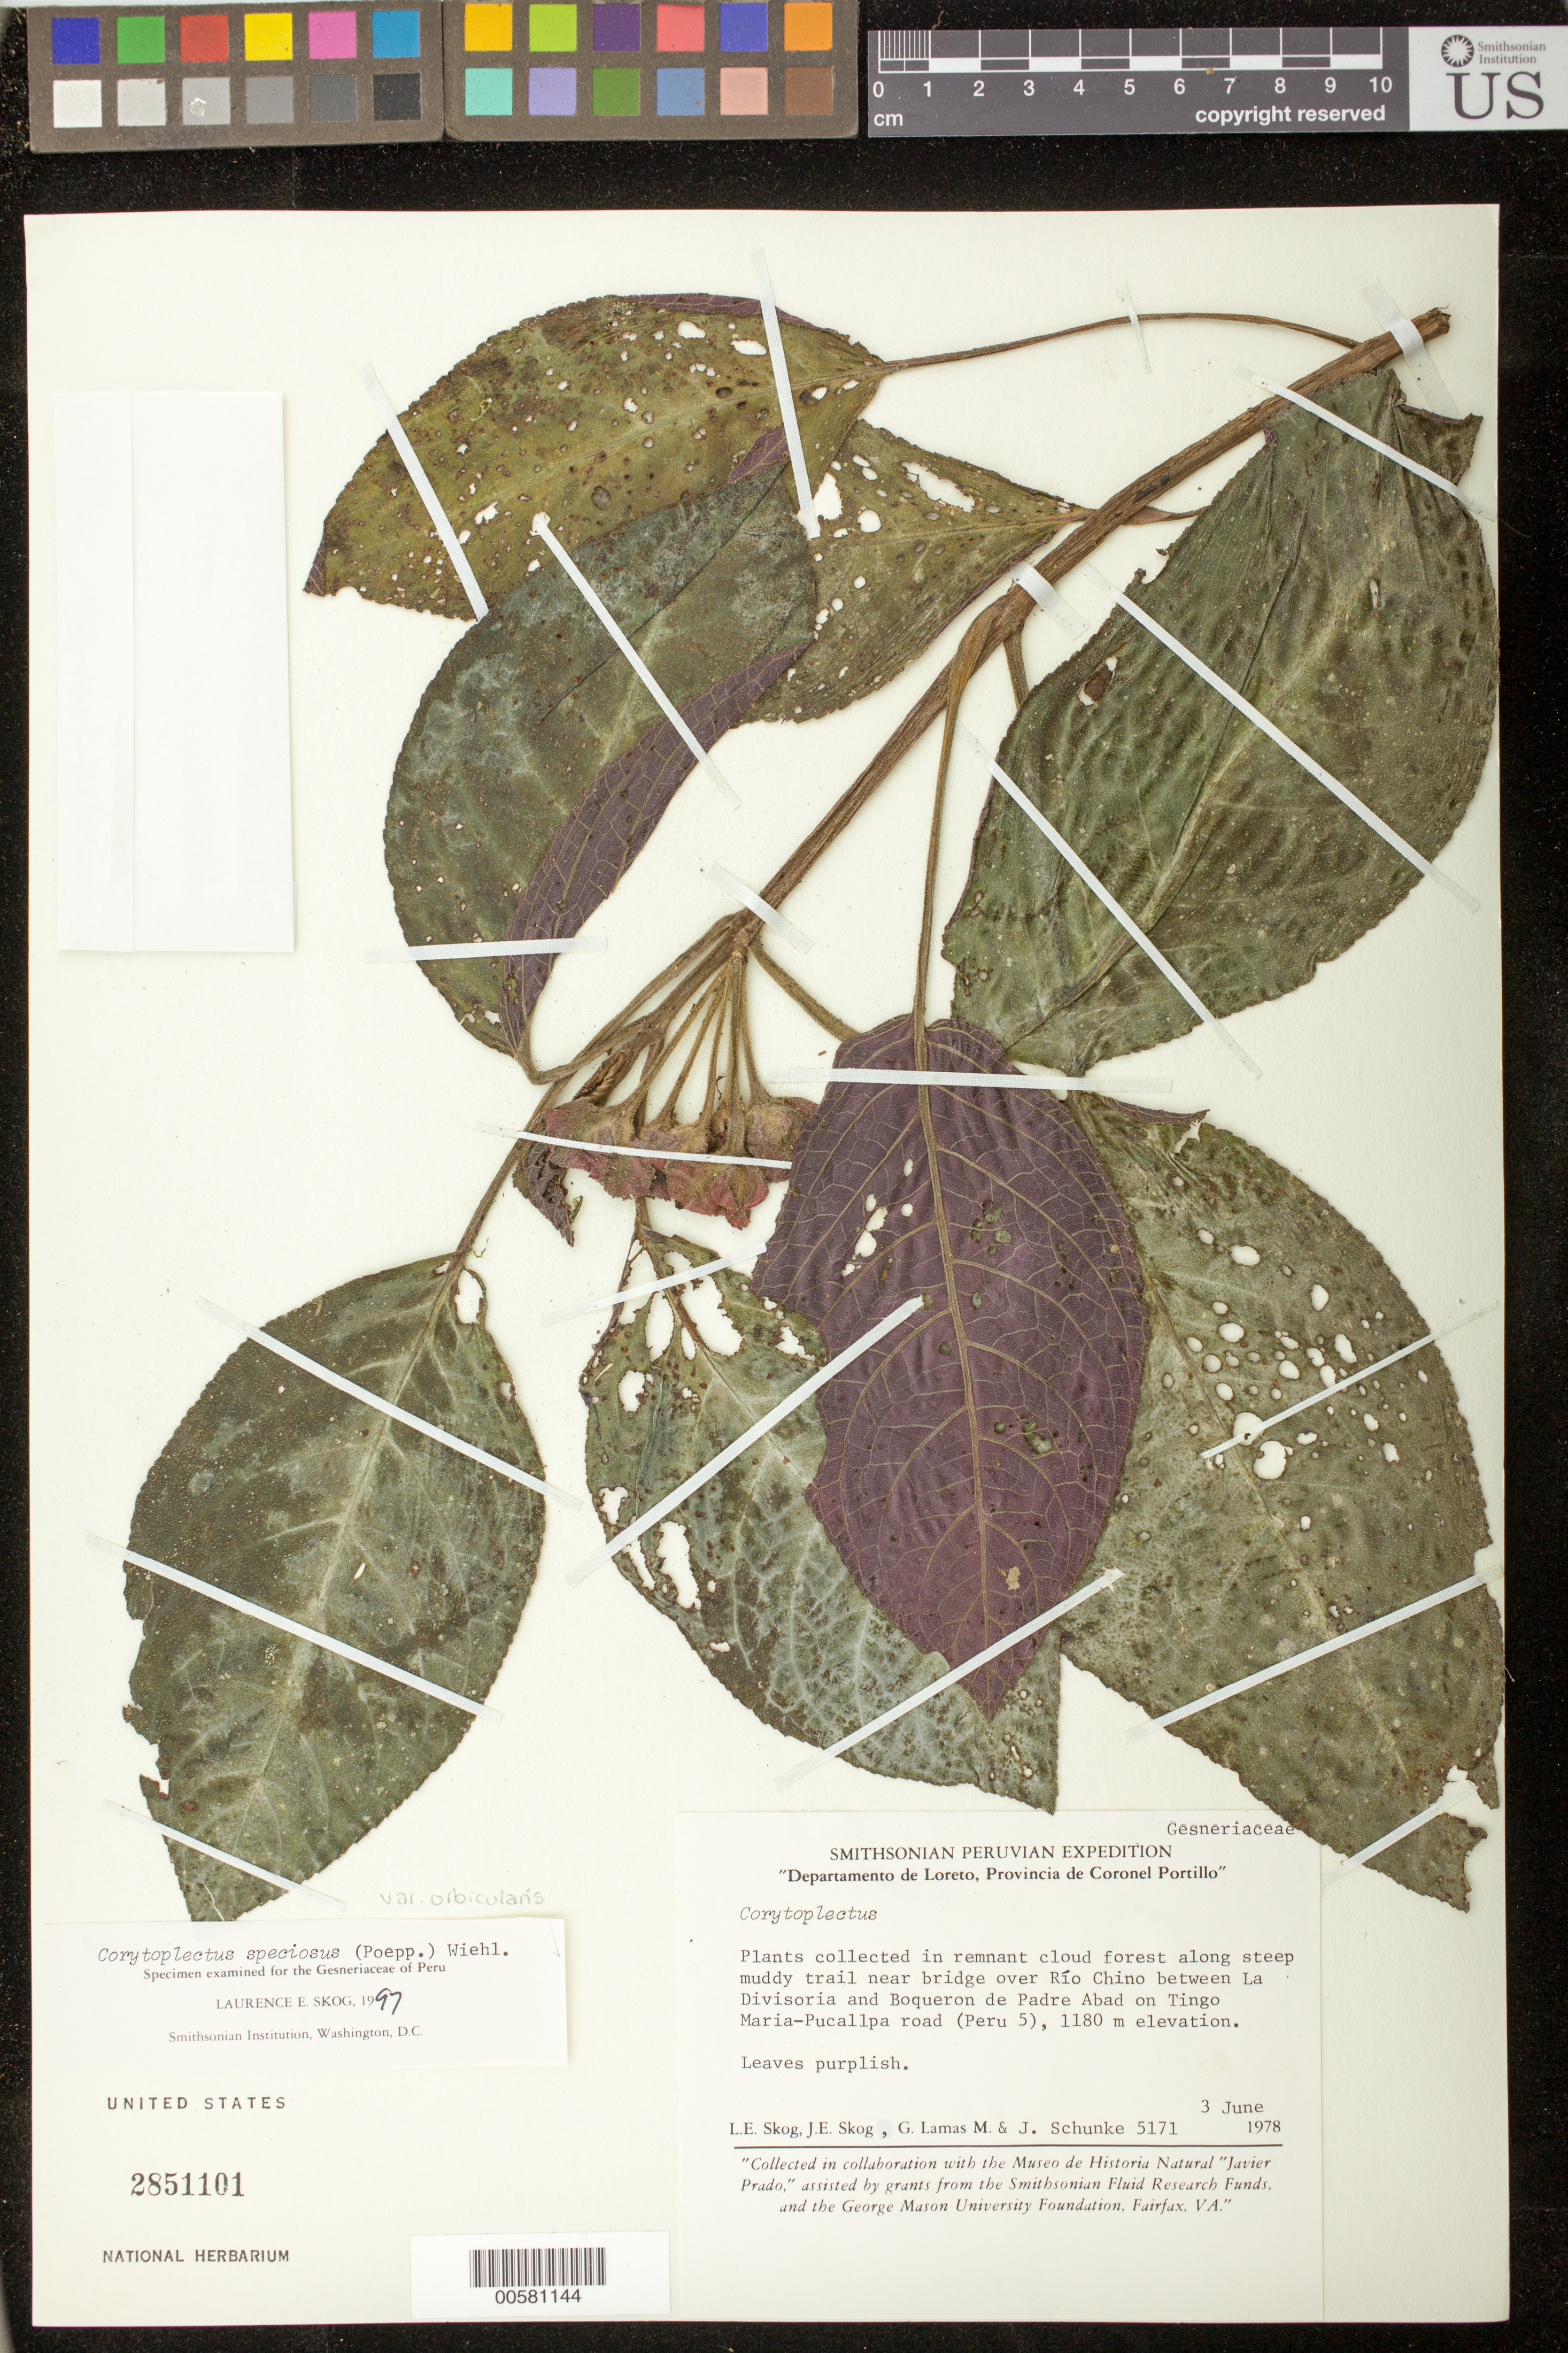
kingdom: Plantae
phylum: Tracheophyta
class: Magnoliopsida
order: Lamiales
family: Gesneriaceae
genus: Corytoplectus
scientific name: Corytoplectus speciosus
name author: (Poepp.) Wiehler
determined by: Skog, Laurence E.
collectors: L. E. Skog, J. E. Skog, G. Lamas M. & J. Schunke Vigo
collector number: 5171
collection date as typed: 03 Jun 1978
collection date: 1978-06-03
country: Peru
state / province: Loreto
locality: Prov. Coronel Portillo; near bridge over Río Chino between La Divisoria and Boqueron de Padre Abad on Tingo Maria - Pucallpa road (Peru 5)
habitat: Remnant cloud forest along steep muddy trail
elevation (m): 1180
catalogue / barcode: US 2851101